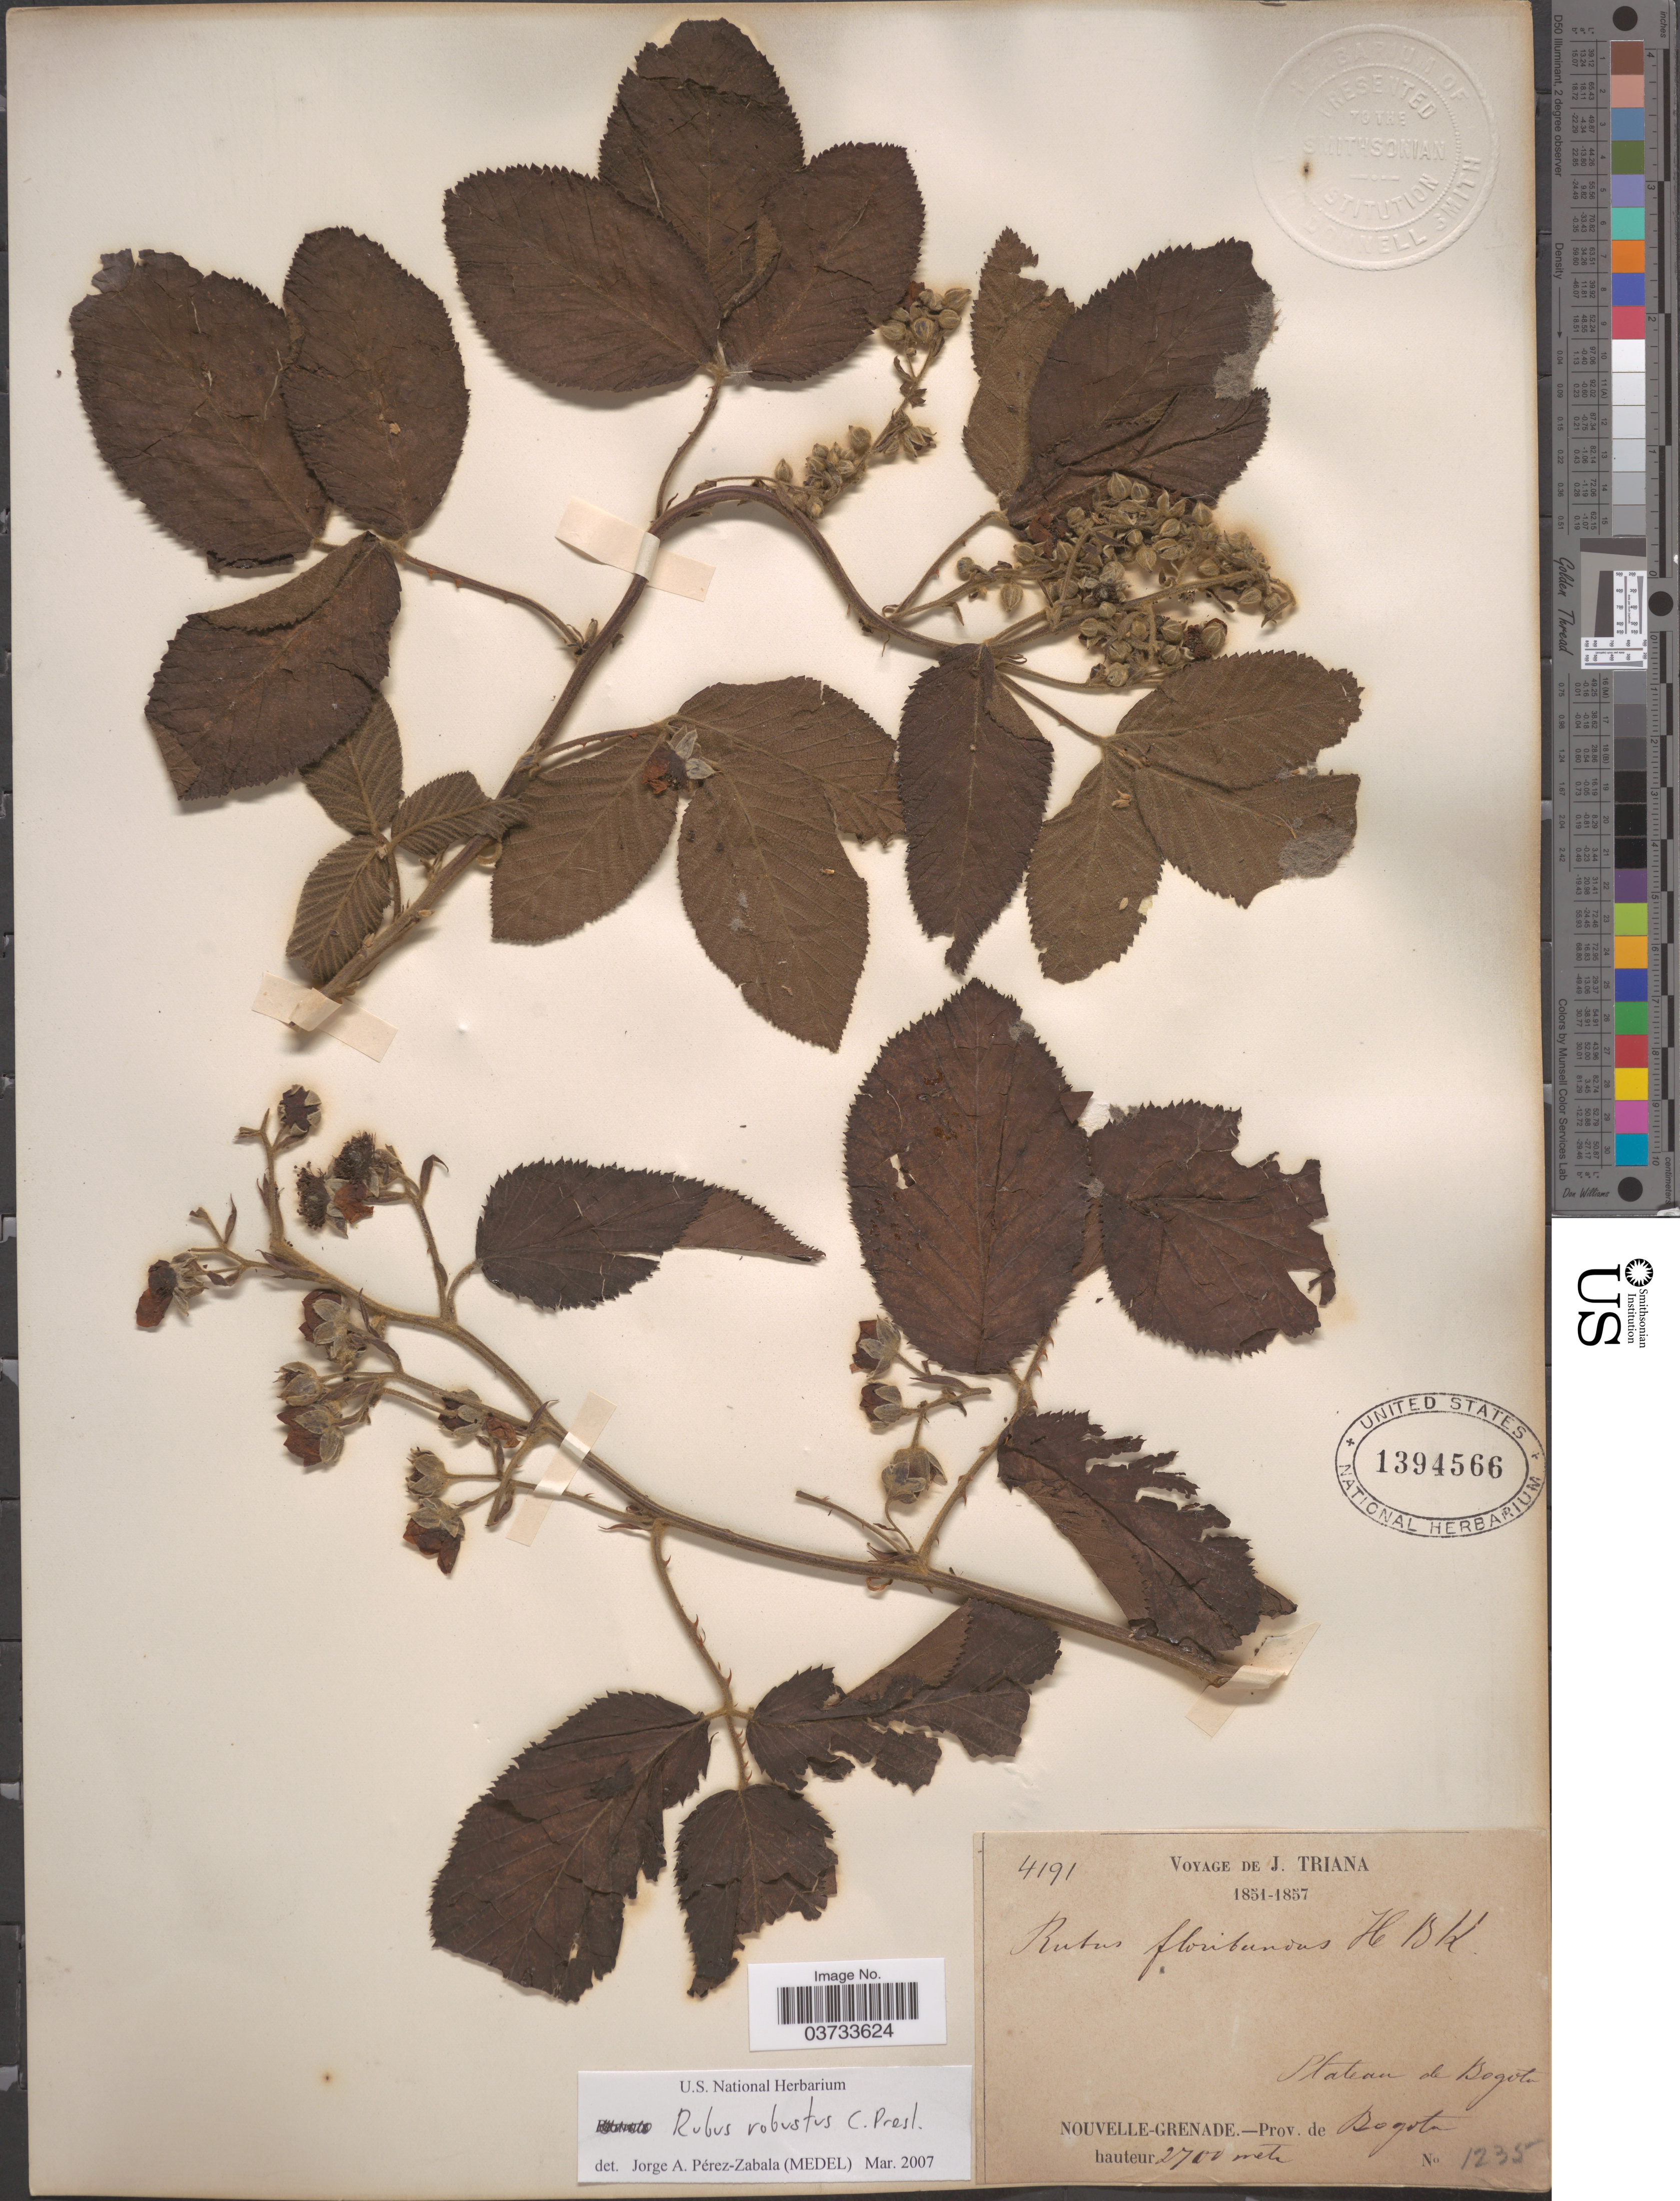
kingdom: Plantae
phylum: Tracheophyta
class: Magnoliopsida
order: Rosales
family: Rosaceae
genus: Rubus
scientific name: Rubus robustus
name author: C. Presl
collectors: J. Triana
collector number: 1235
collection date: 1851/1857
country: Colombia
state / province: Bogota D.C.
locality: Plateau de Bogota. Nouvelle-Grenade. Prov. de Bogota.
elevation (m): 2700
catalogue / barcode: US 1394566